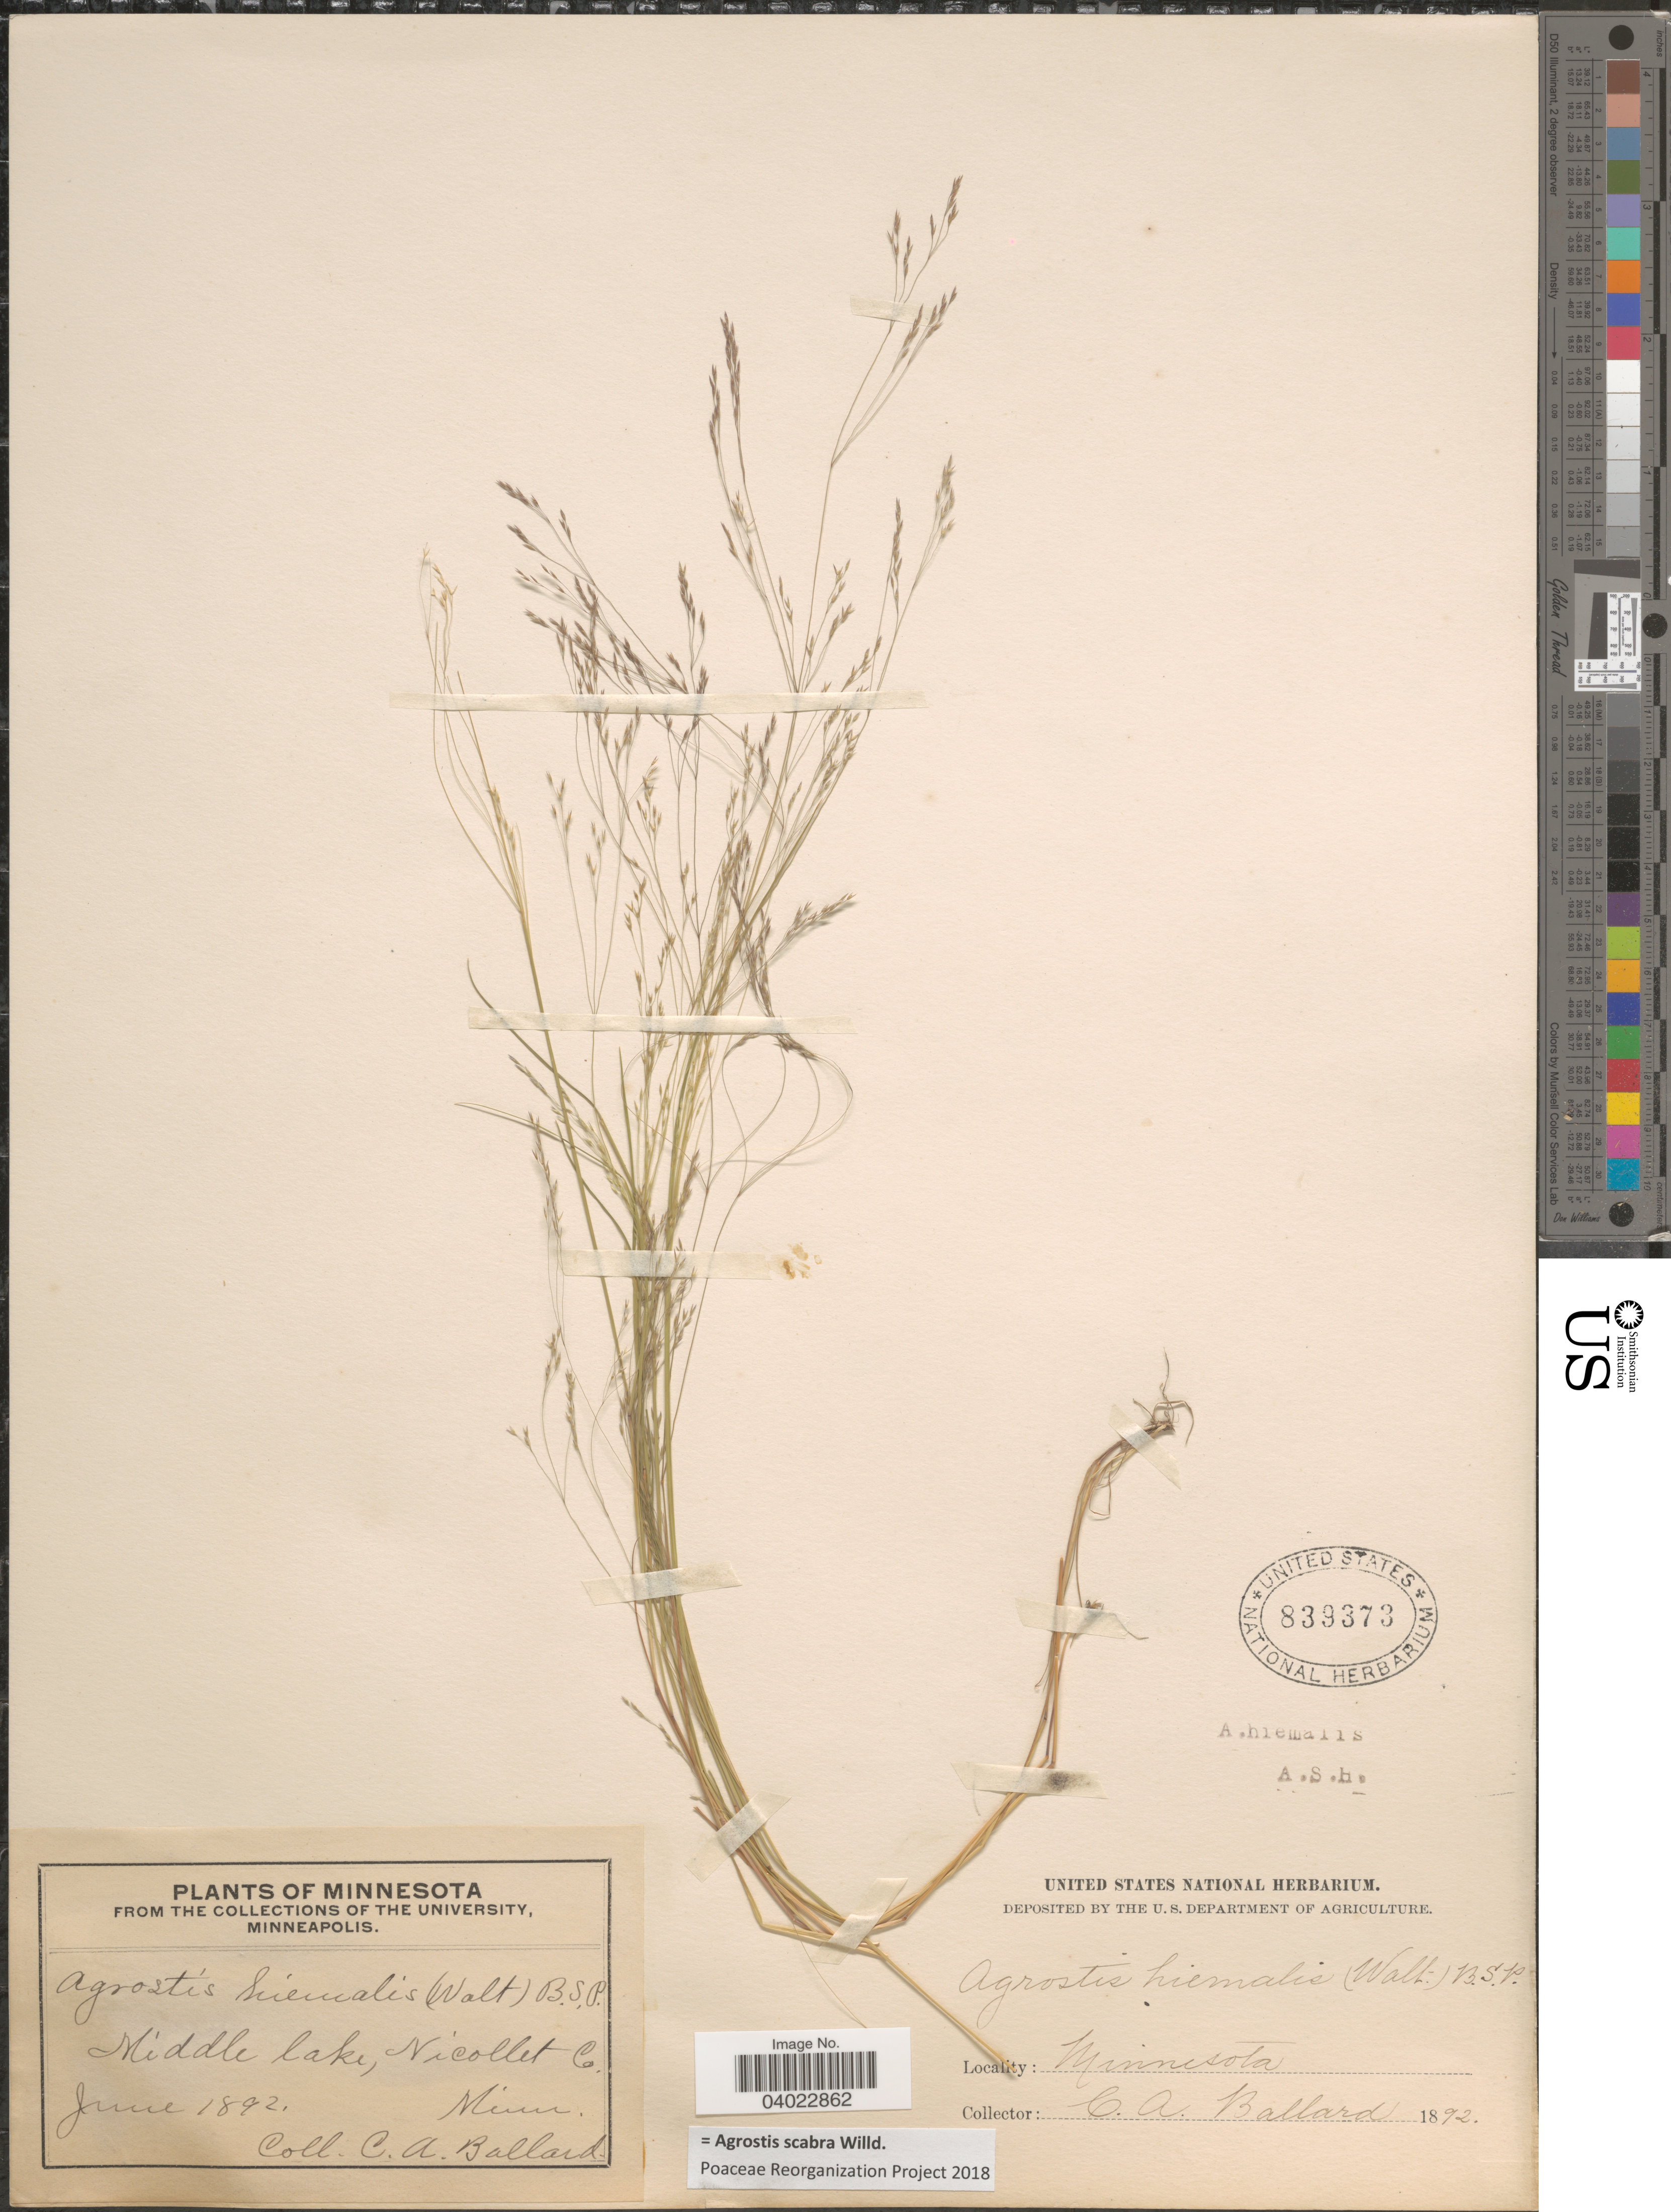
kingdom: Plantae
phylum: Tracheophyta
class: Liliopsida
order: Poales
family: Poaceae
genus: Agrostis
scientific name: Agrostis scabra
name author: Willd.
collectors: C. A. Ballard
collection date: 1892-06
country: United States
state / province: Minnesota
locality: Middle lake, Nicollet Co.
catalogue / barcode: US 839373